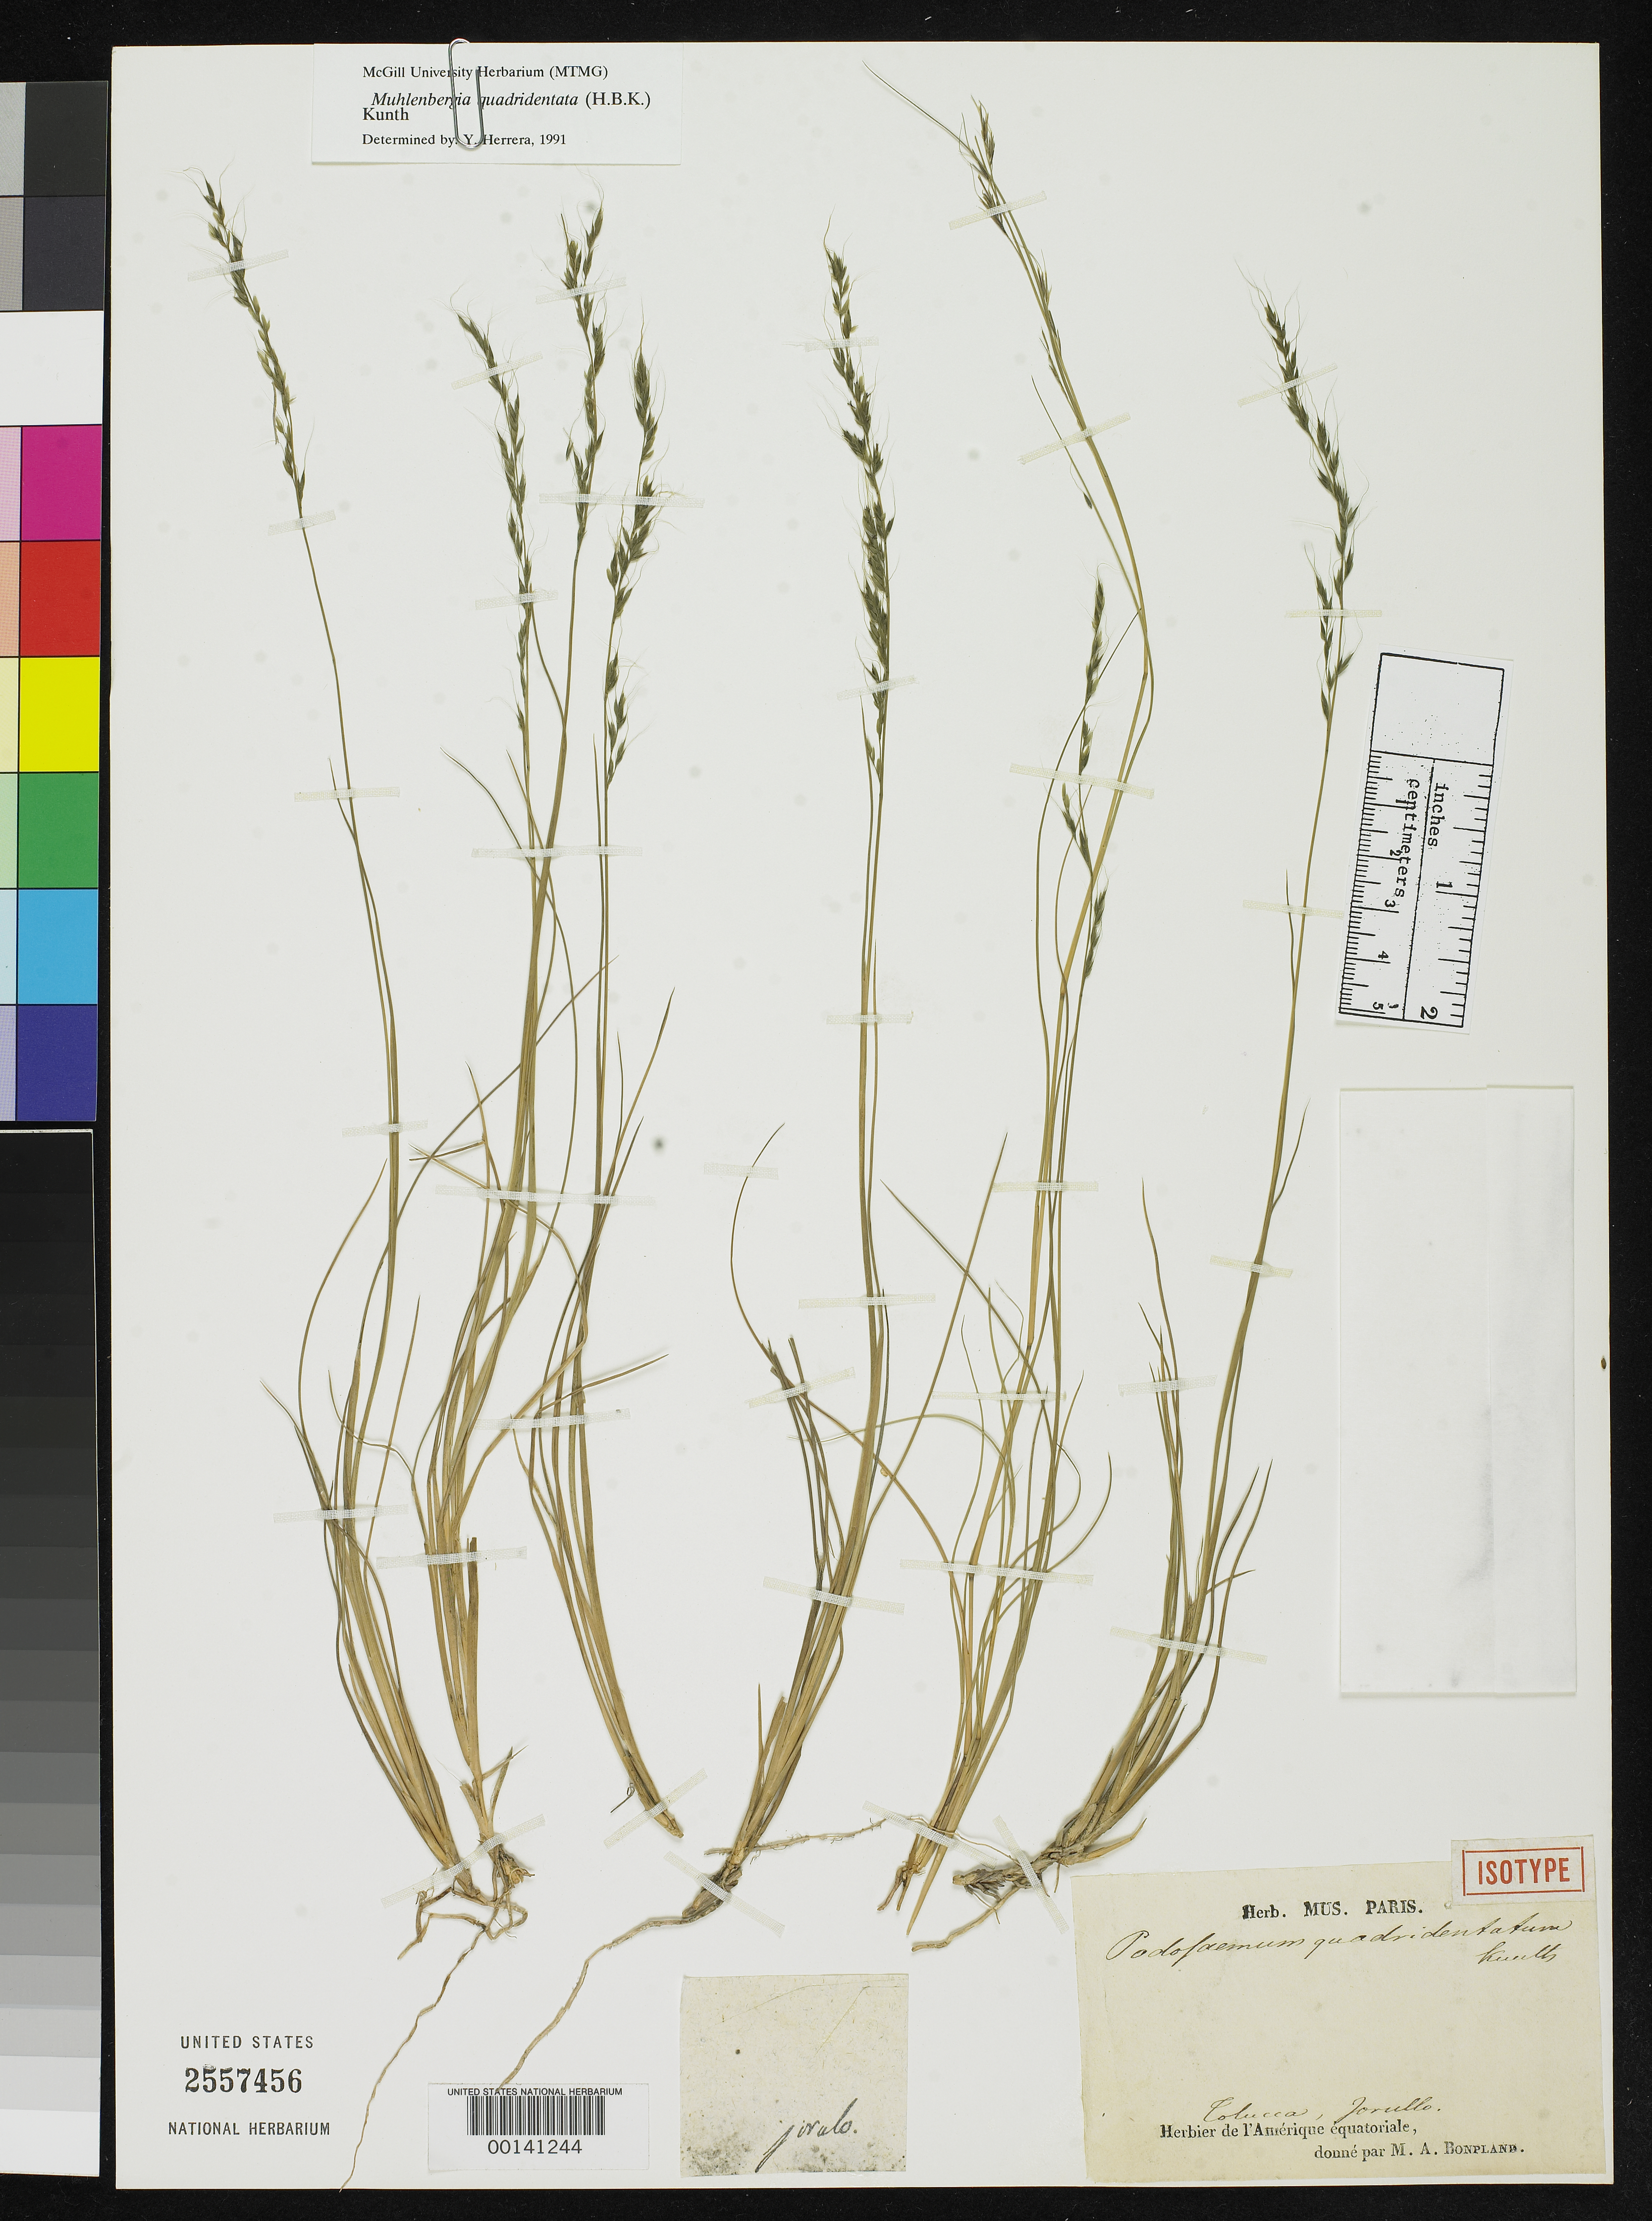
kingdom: Plantae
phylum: Tracheophyta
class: Liliopsida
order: Poales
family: Poaceae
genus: Podosemum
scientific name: Podosemum quadridentatum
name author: Kunth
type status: Isotype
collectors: A. J. A. Bonpland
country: Mexico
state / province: México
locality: Toluca, Puente de Tepare & Playas de Jorullo; alt. 400 et 1300 Hexap.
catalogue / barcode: US 2557456